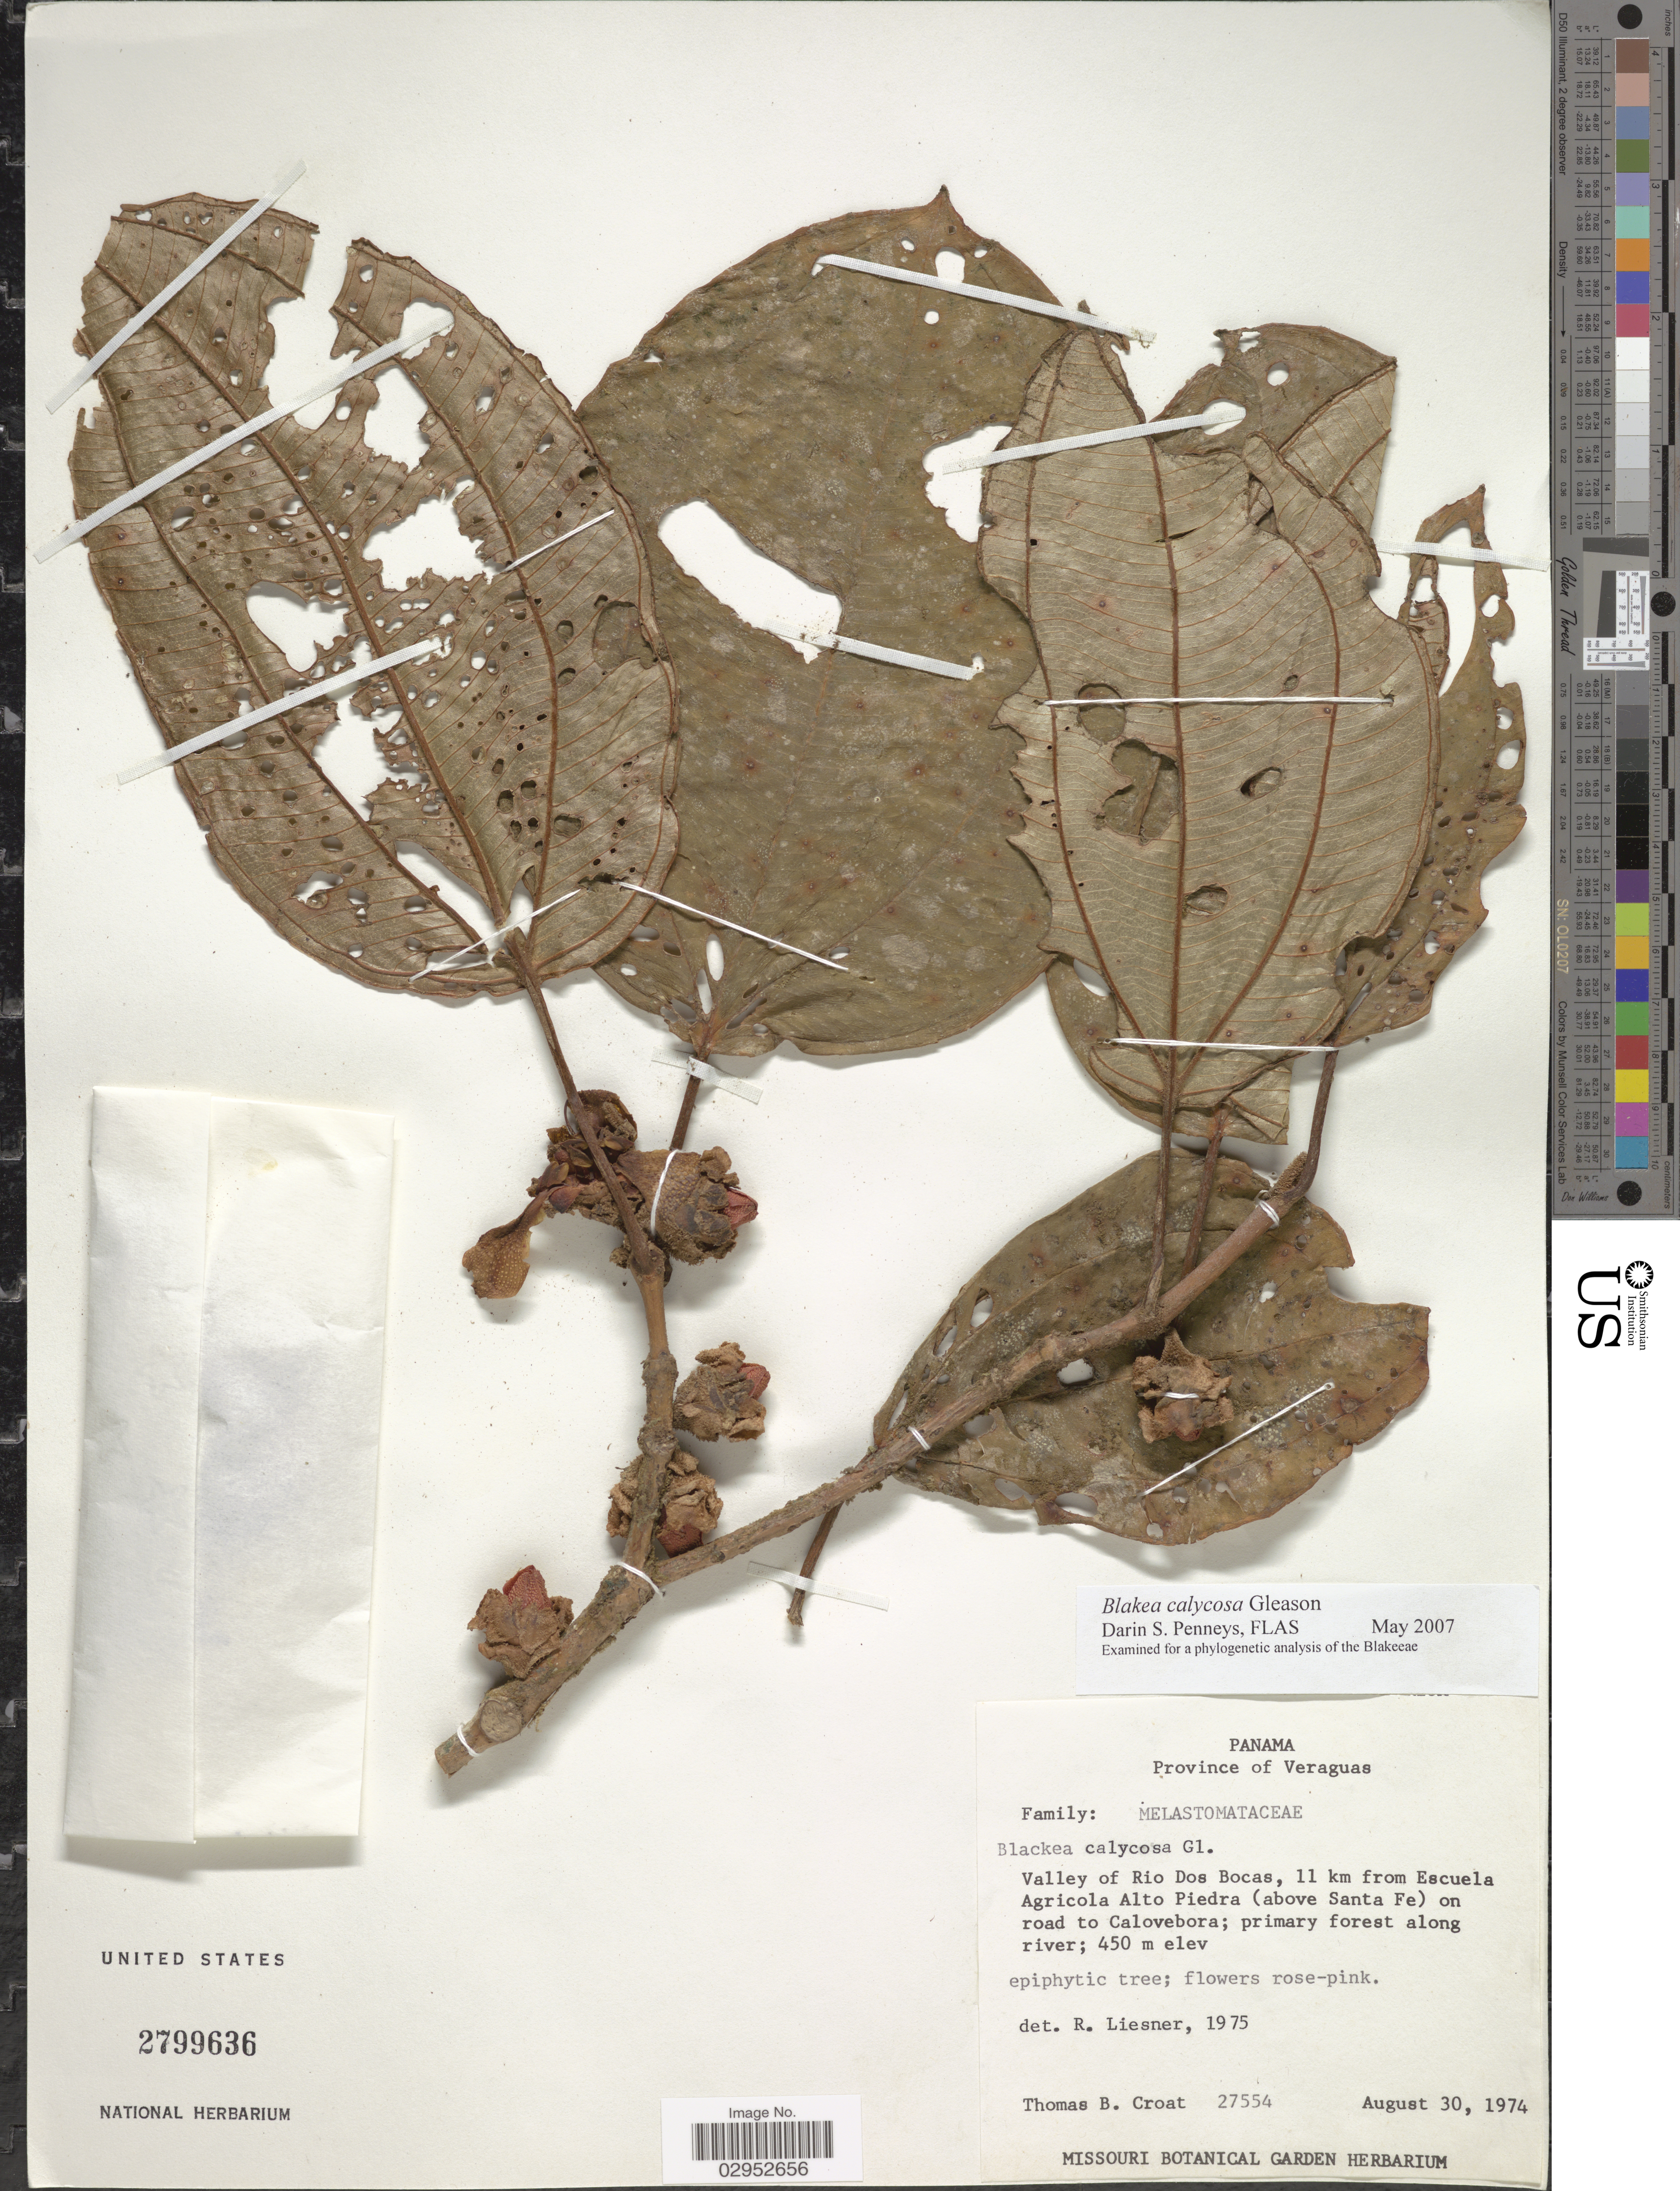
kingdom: Plantae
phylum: Tracheophyta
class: Magnoliopsida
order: Myrtales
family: Melastomataceae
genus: Blakea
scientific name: Blakea calycosa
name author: Gleason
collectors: T. B. Croat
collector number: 27554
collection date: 1974-08-30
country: Panama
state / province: Veraguas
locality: Province of Veraguas. Valley of Rio Dos Bocas, 11 km from Escuela Agricola Alto Piedra (above Santa Fe) on road to Calovebora.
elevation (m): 450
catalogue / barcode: US 2799636